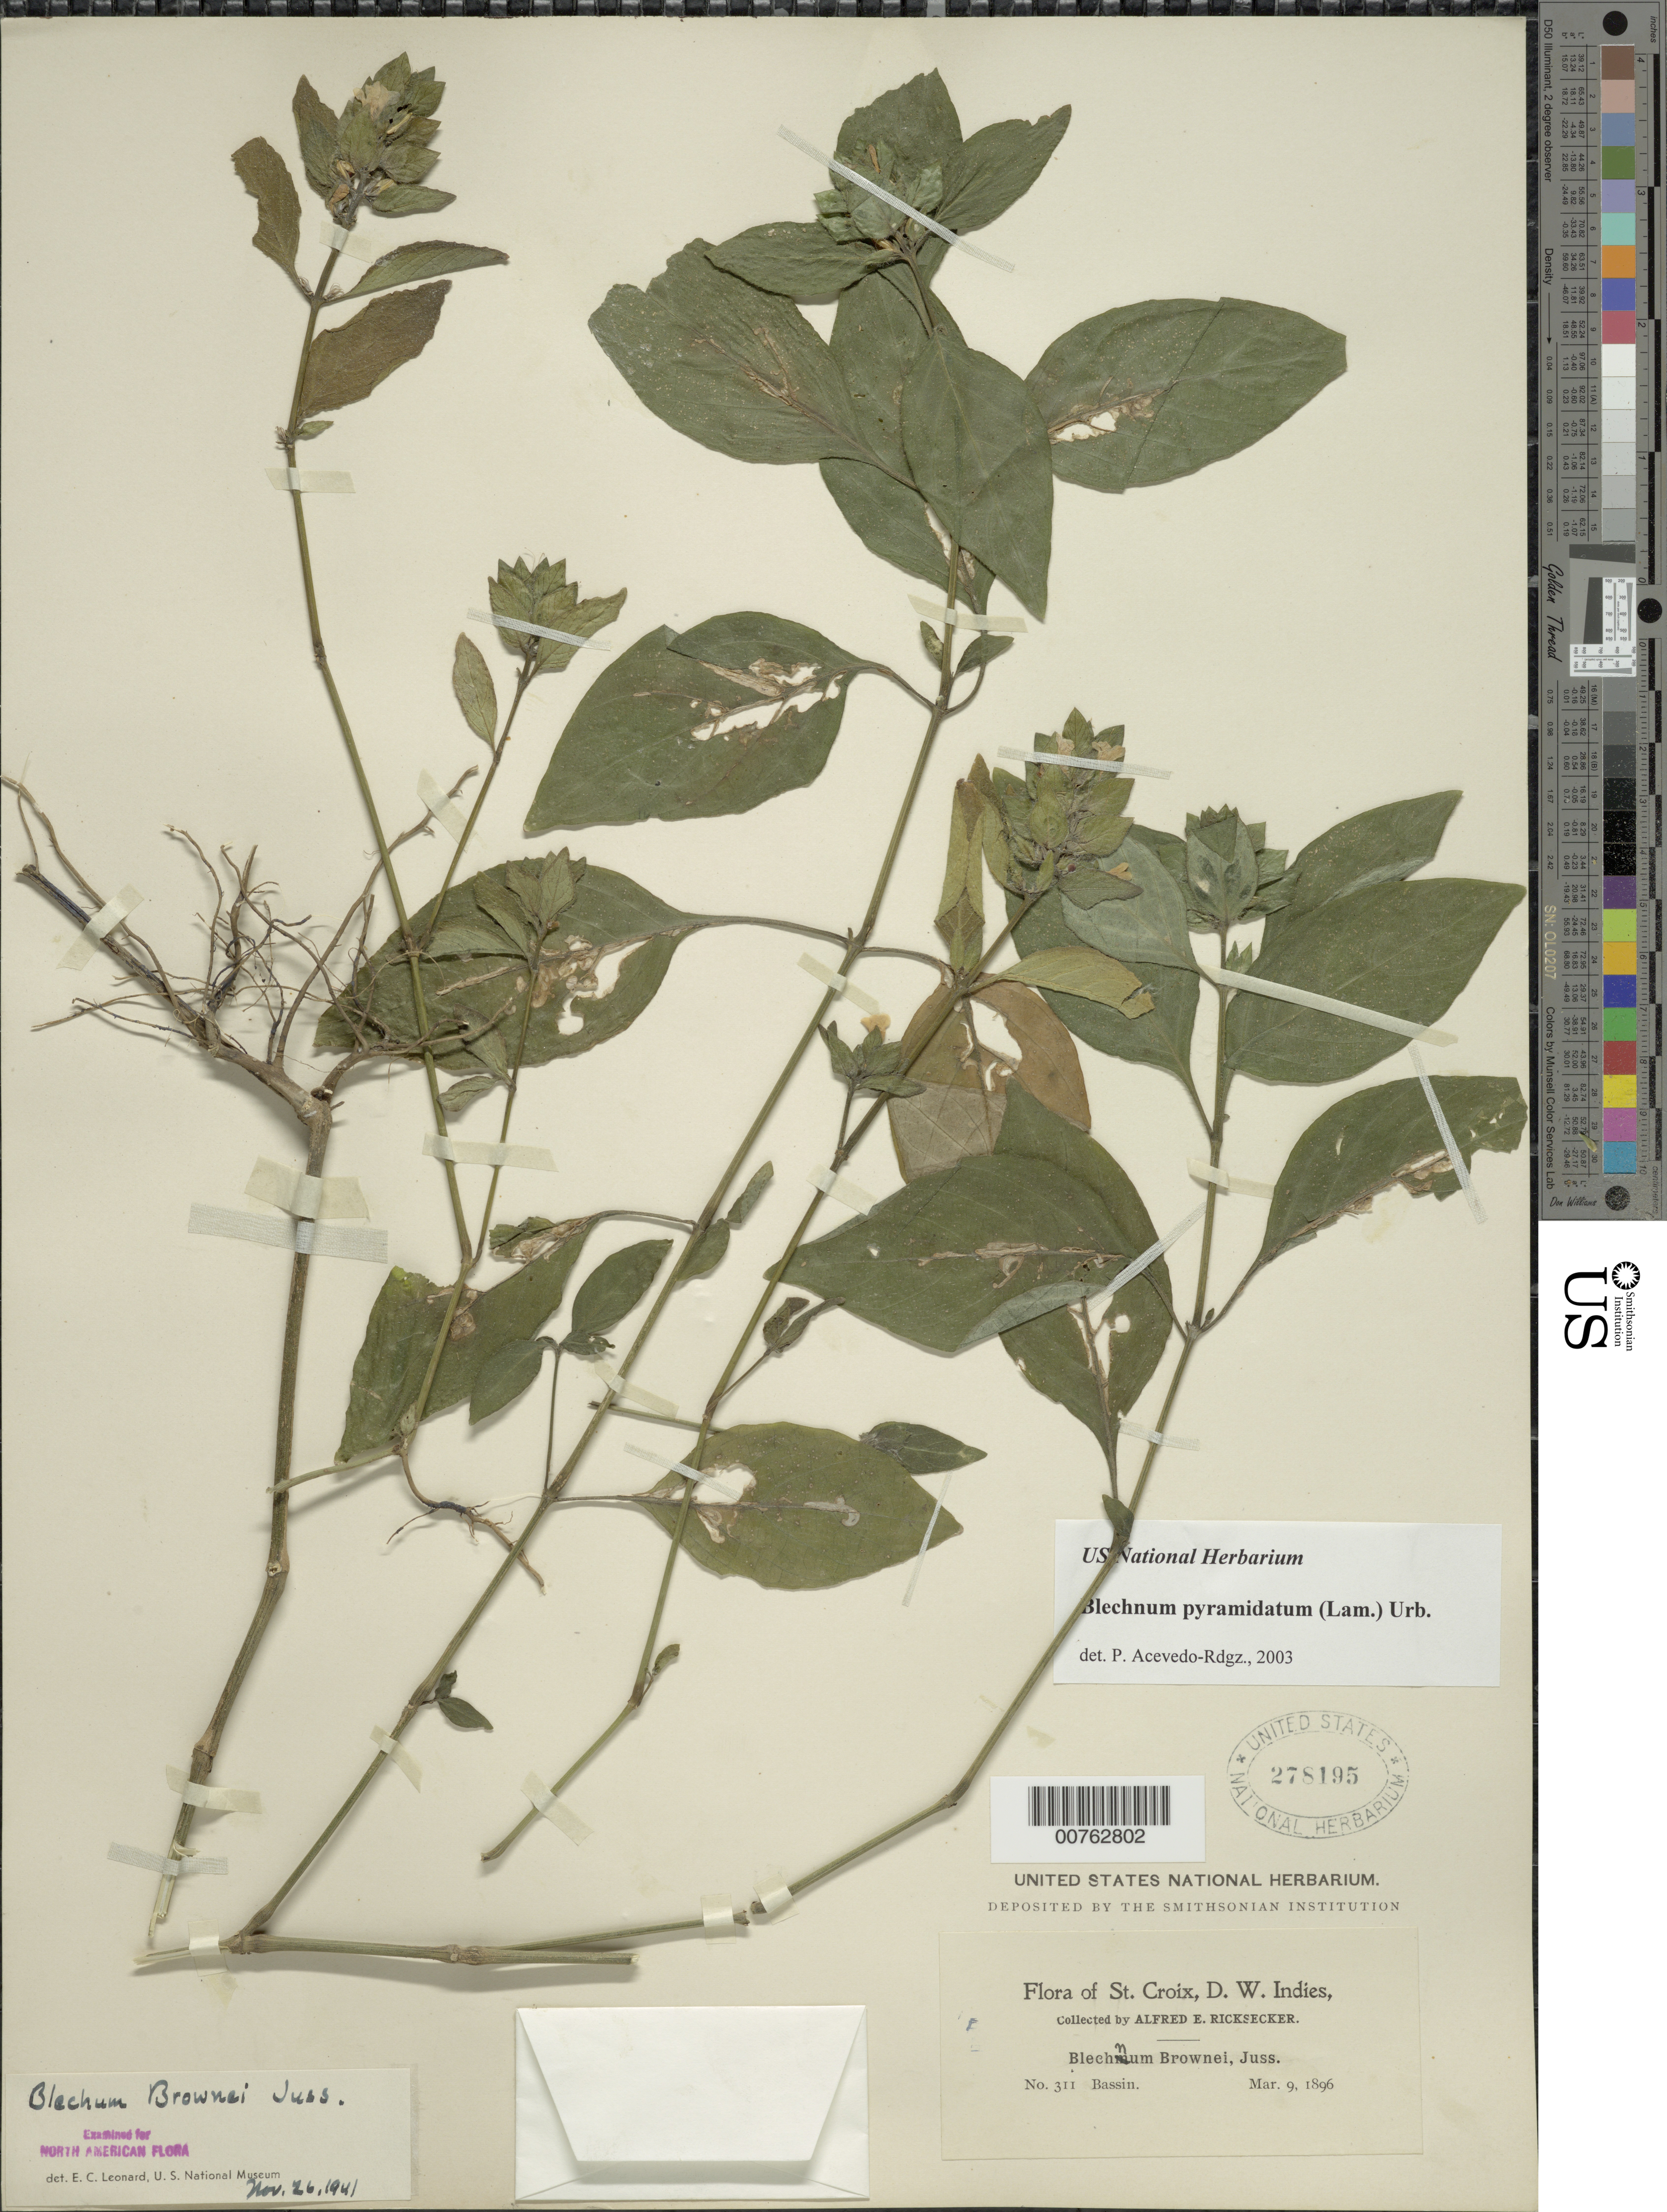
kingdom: Plantae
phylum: Tracheophyta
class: Magnoliopsida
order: Lamiales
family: Acanthaceae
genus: Blechum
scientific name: Blechum pyramidatum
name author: (Lam.) Urb.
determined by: Acevedo-Rodríguez, P., (BOT), Smithsonian Institution - National Museum of Natural History (UNITED STATES)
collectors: A. E. Ricksecker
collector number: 311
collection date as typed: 09 Mar 1896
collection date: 1896-03-09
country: U.S. Virgin Islands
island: St. Croix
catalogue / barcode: US 278195